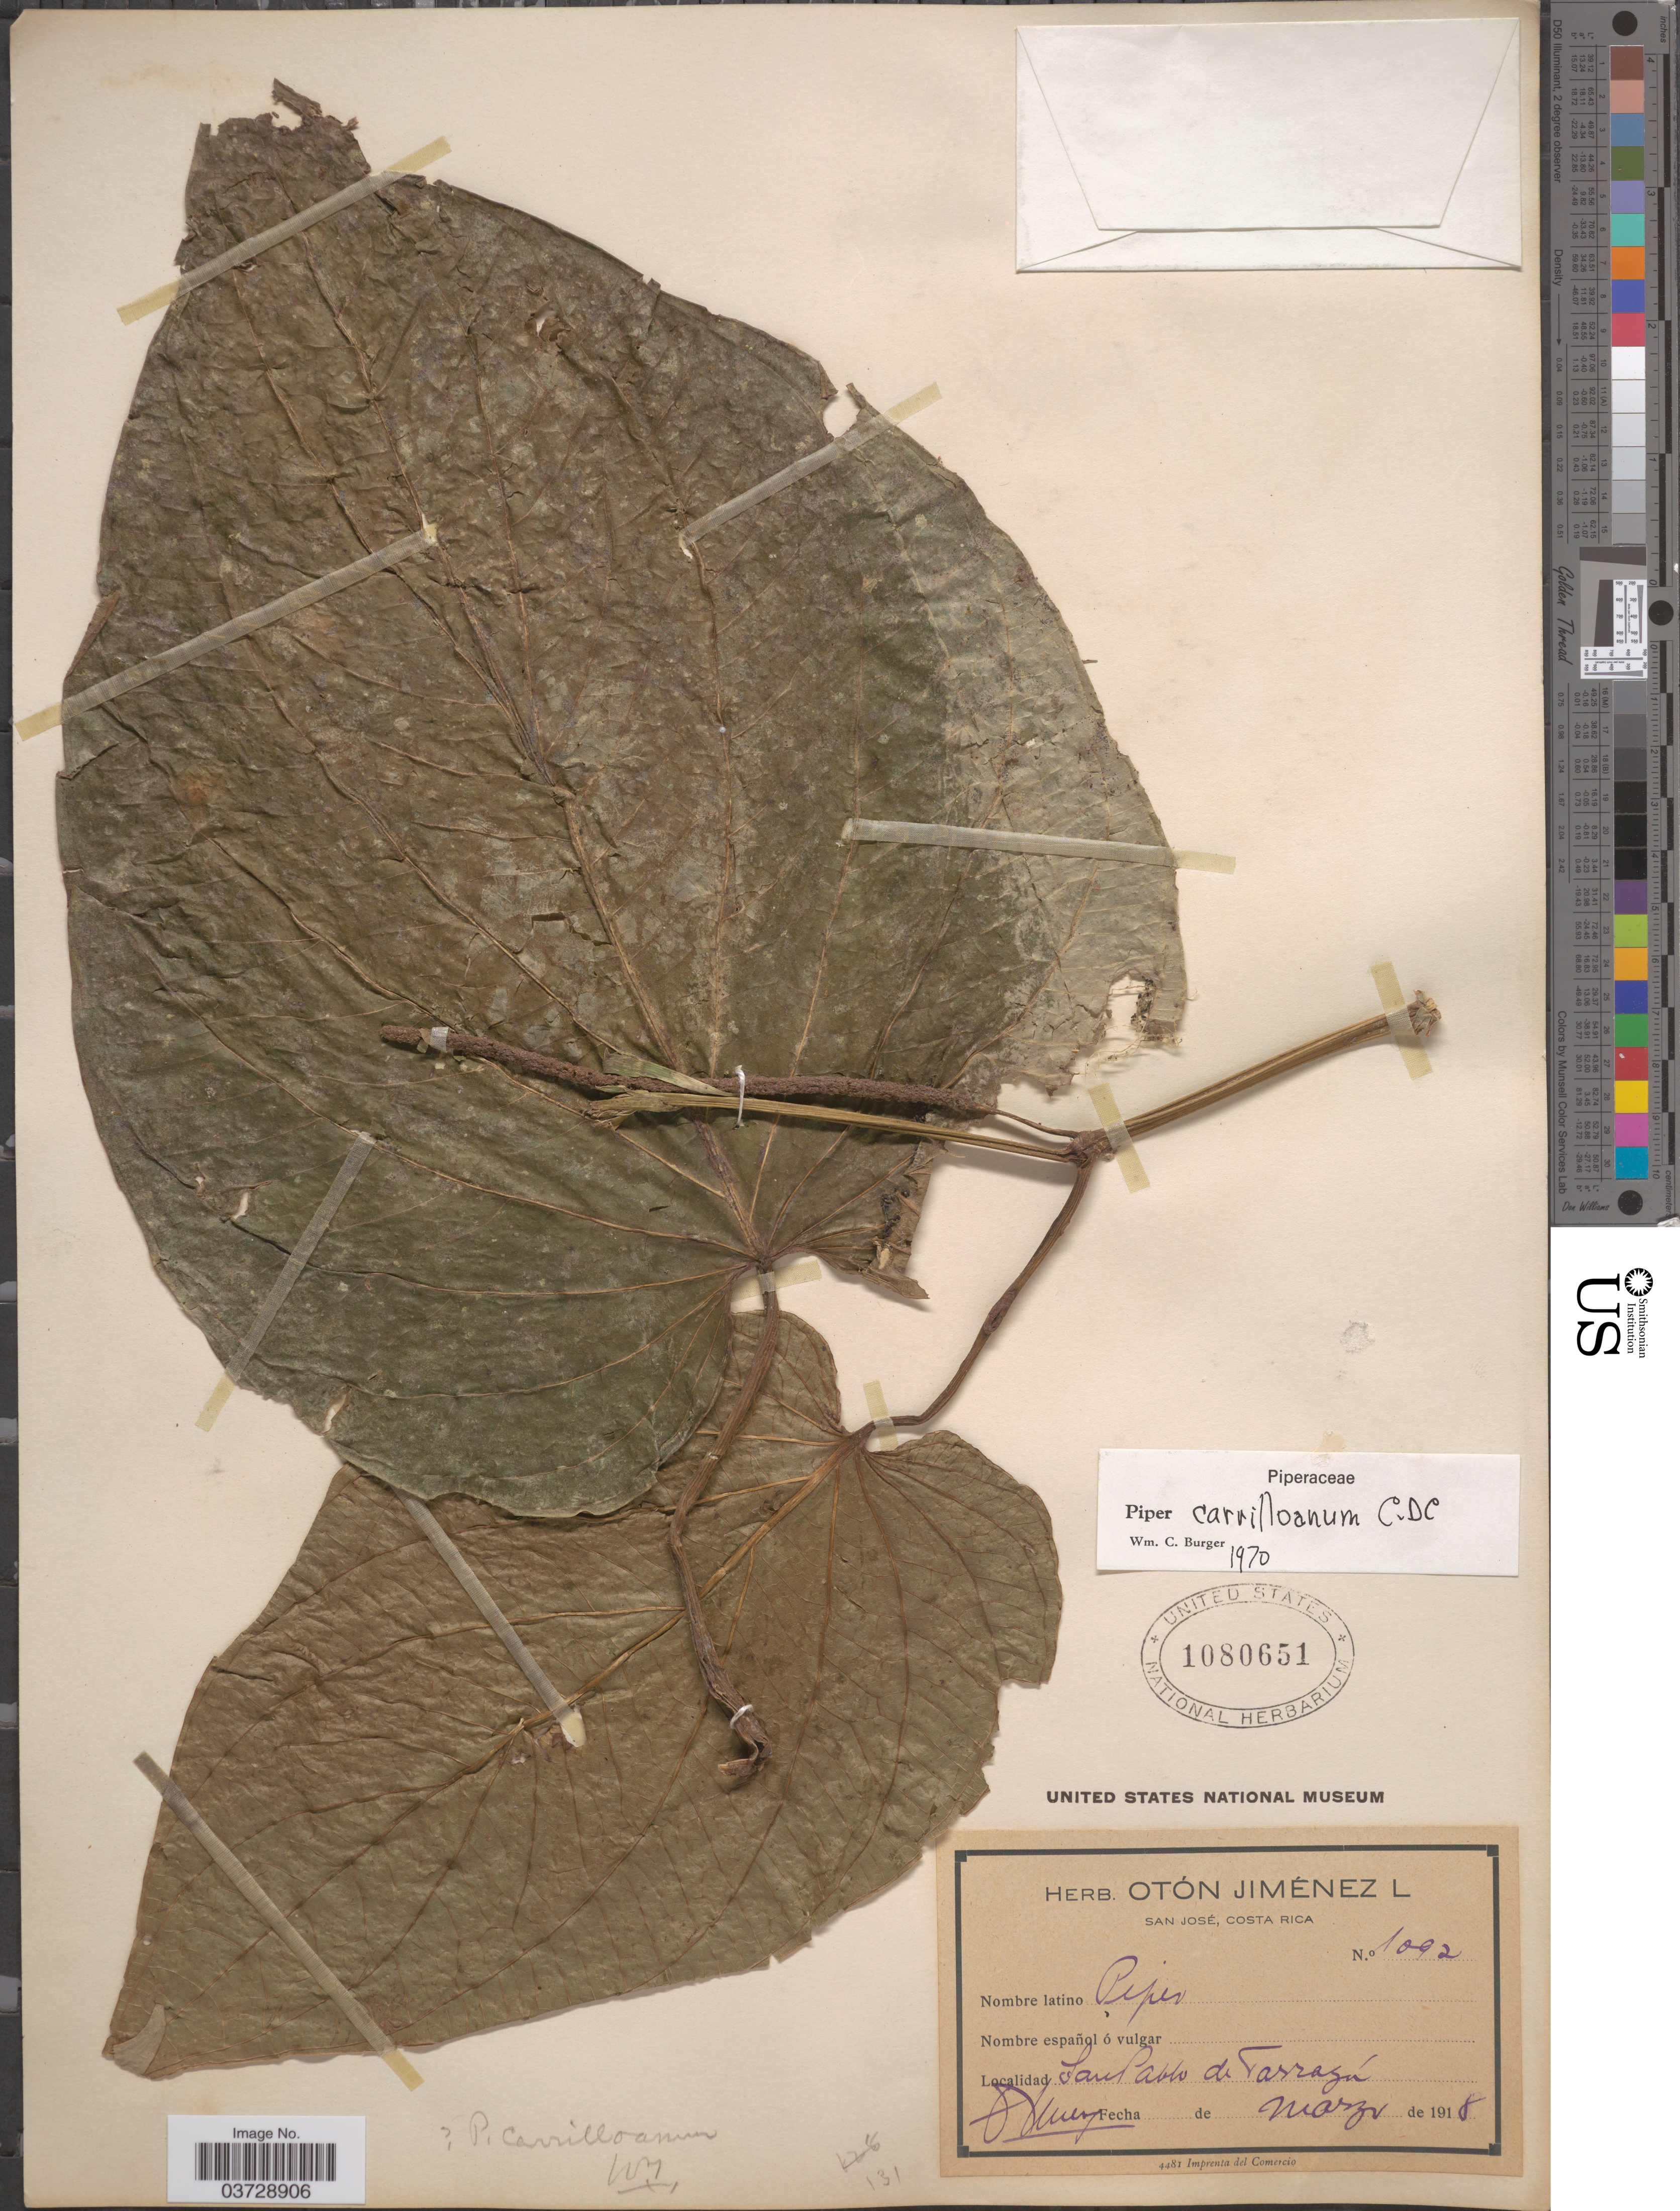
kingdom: Plantae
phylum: Tracheophyta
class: Magnoliopsida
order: Piperales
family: Piperaceae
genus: Piper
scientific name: Piper carrilloanum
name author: C. DC.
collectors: ex herb. O. Jimenez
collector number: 1092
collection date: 1918-03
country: Costa Rica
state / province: San José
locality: San Pablo de Tarrazú.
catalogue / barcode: US 1080651